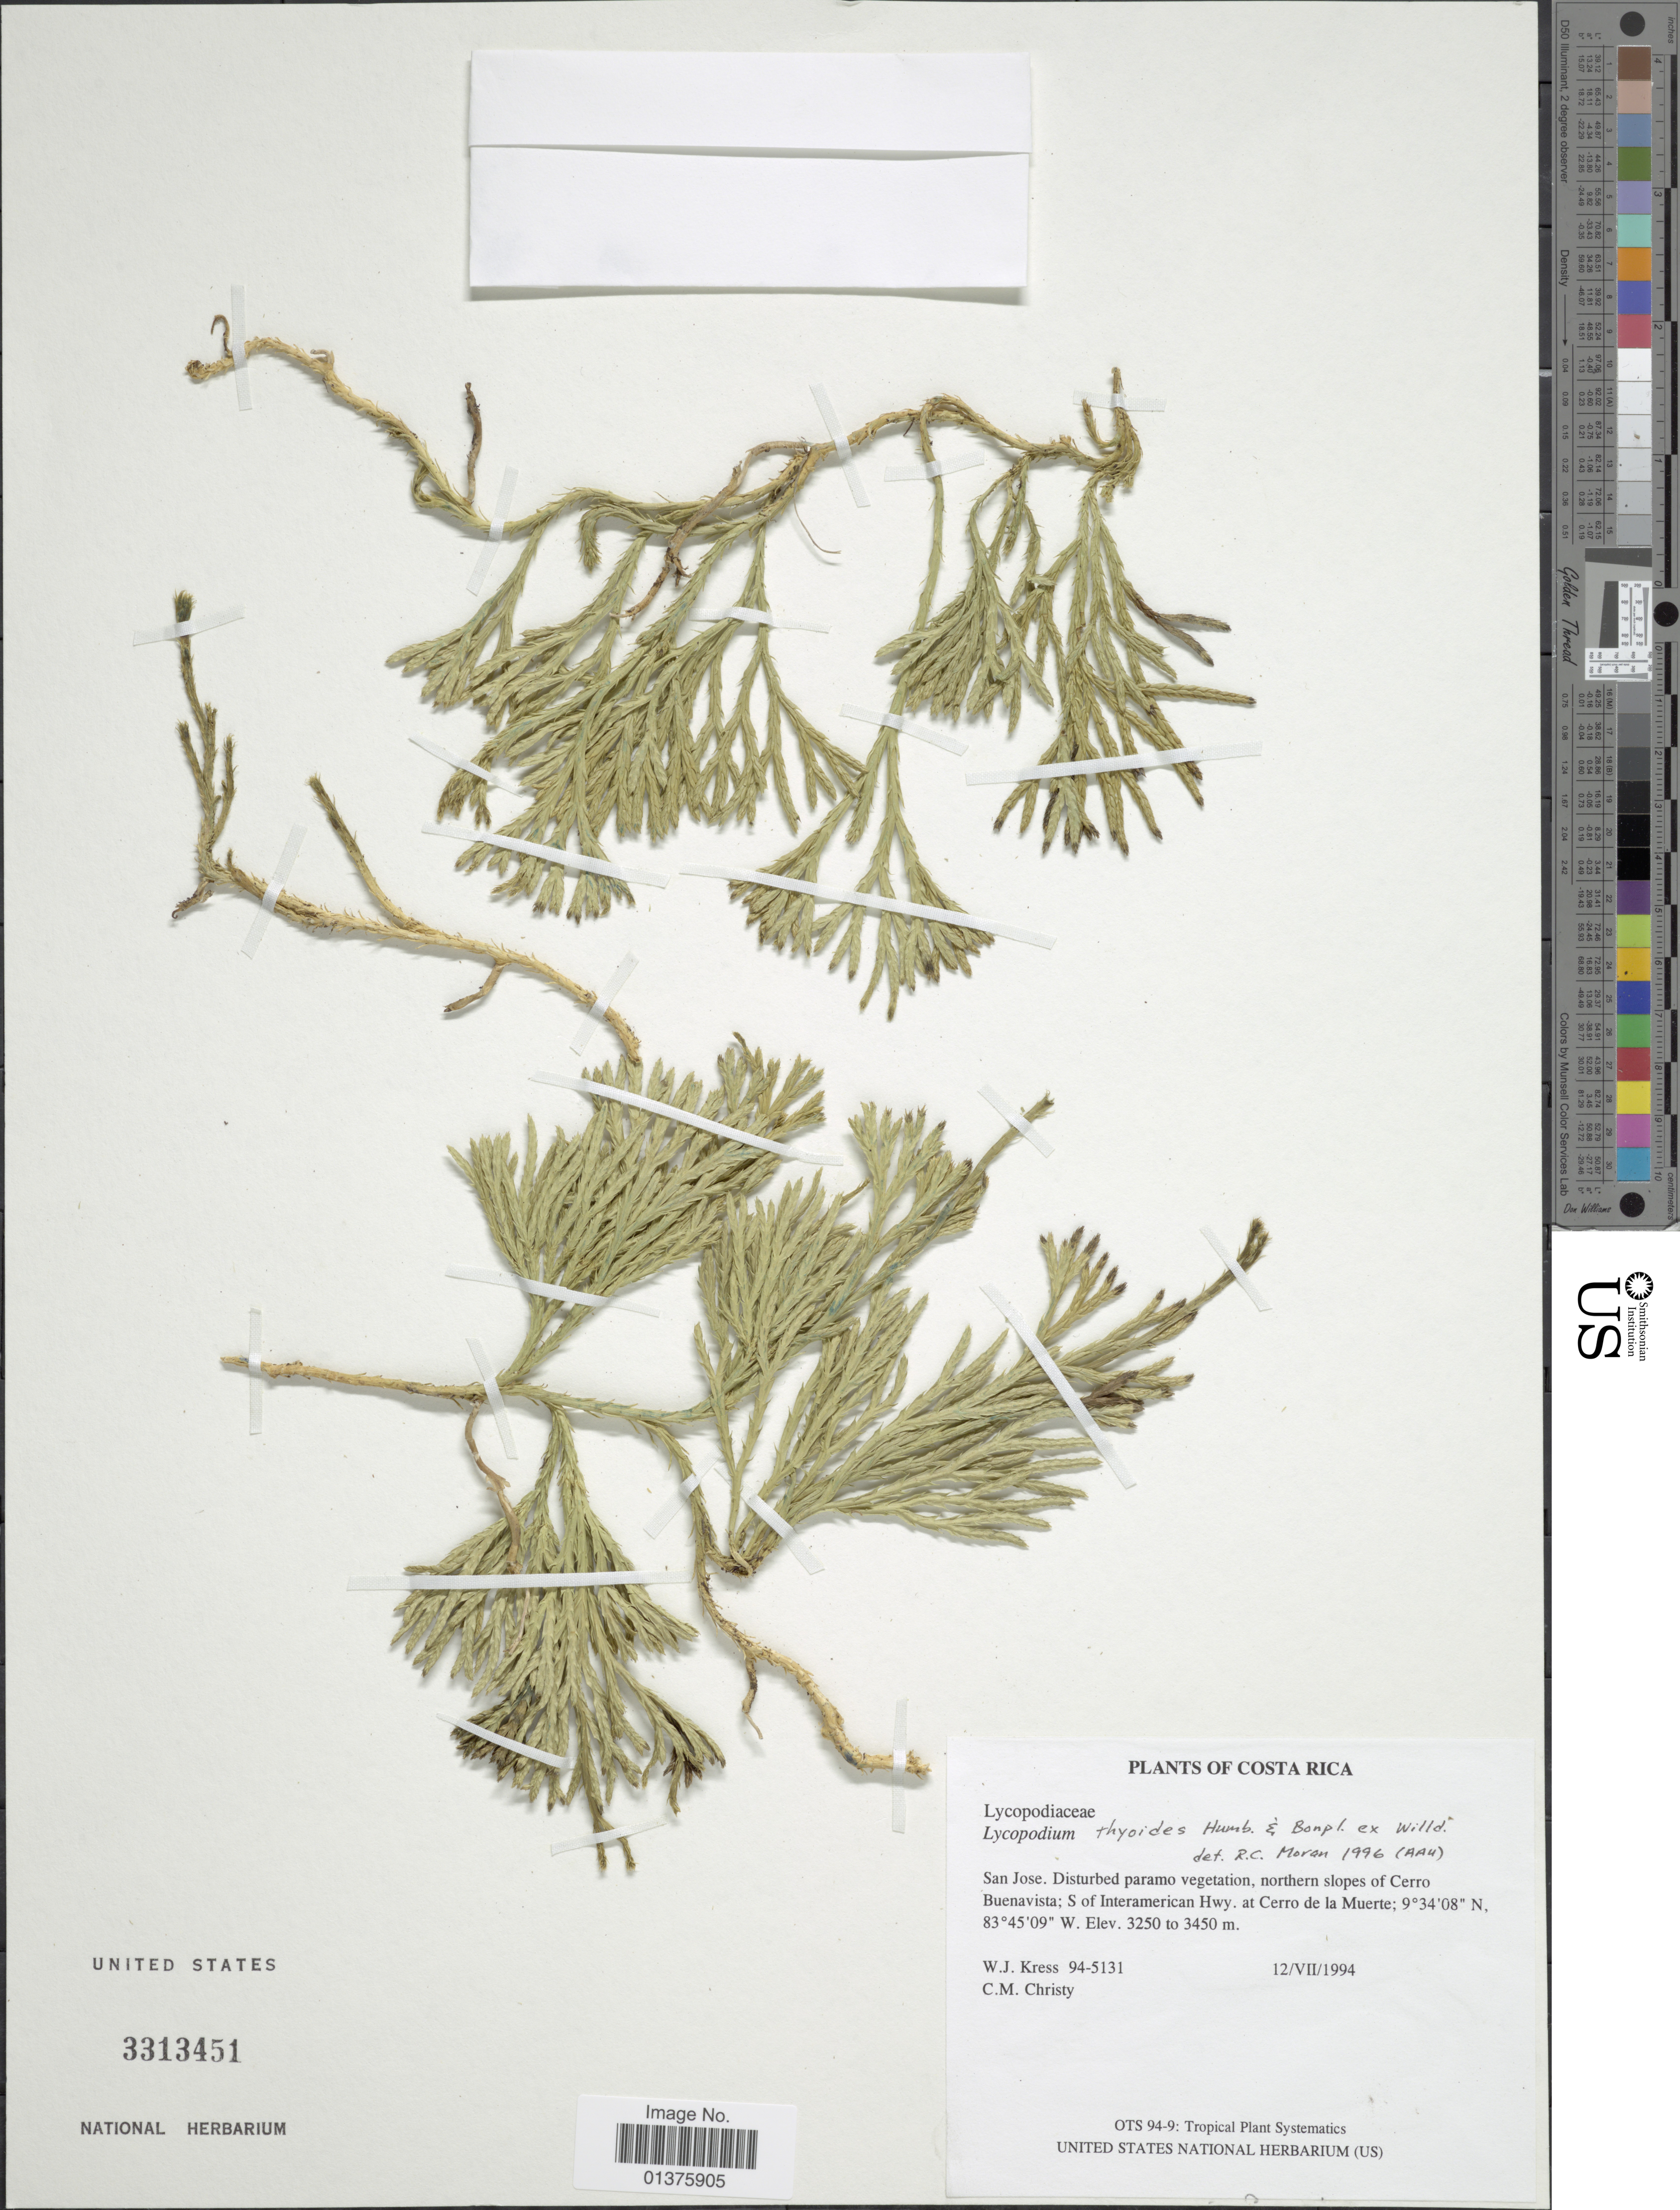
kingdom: Plantae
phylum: Tracheophyta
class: Lycopodiopsida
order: Lycopodiales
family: Lycopodiaceae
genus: Diphasiastrum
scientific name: Diphasiastrum thyoides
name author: (Humb. & Bonpl. ex Willd.) Holub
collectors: W. J. Kress & C. M. Christy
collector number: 94-5131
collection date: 1994-07-12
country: Costa Rica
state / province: San José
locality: Distributed paramo vegetation, northern slopes of Cerro Buenavista; S of Interamerican Hwy. at Cerro de la Muerte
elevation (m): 3250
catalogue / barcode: US 3313451